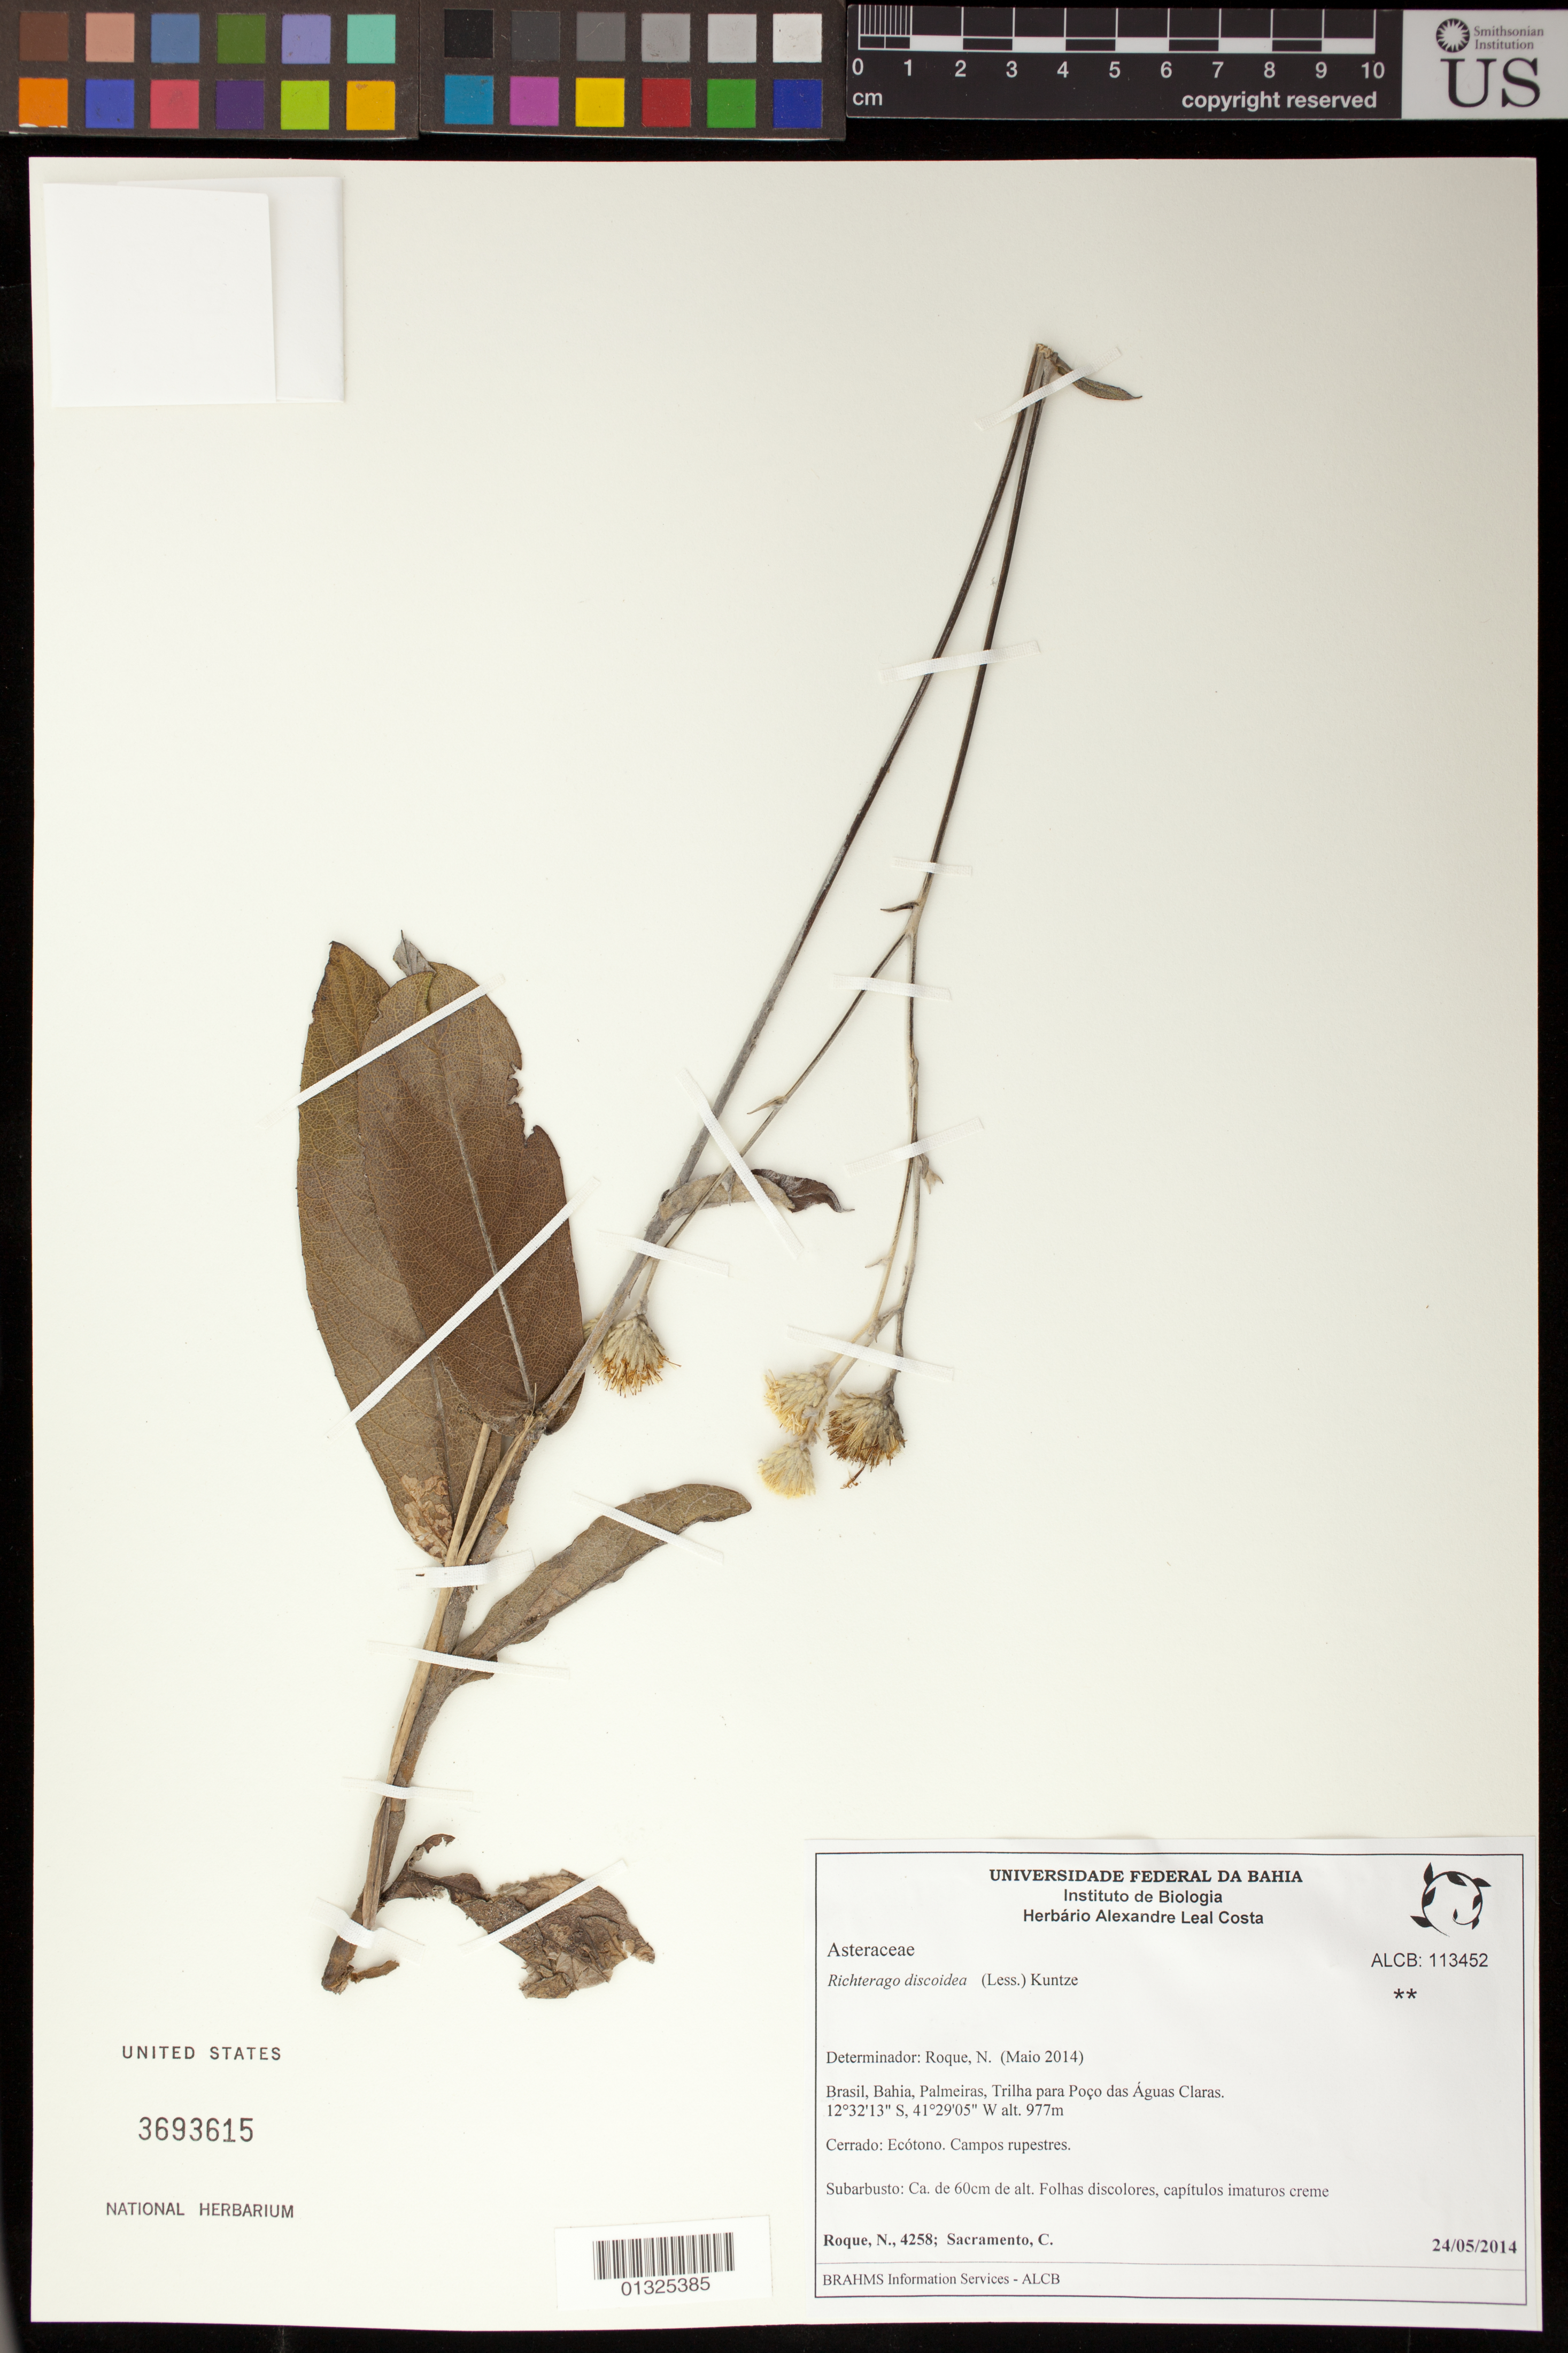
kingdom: Plantae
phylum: Tracheophyta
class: Magnoliopsida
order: Asterales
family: Asteraceae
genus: Richterago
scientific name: Richterago discoidea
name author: (Less.) Kuntze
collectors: N. Roque et al.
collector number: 4258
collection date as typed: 24/05/2014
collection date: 2014-05-24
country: Brazil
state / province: Bahia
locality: Palmeiras, Trilha para Poço das Aguas Claras.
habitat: Cerado: Ecotono. Campos rupestres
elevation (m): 977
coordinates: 12 32 13 S, 41 29 05 W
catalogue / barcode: US 3693615